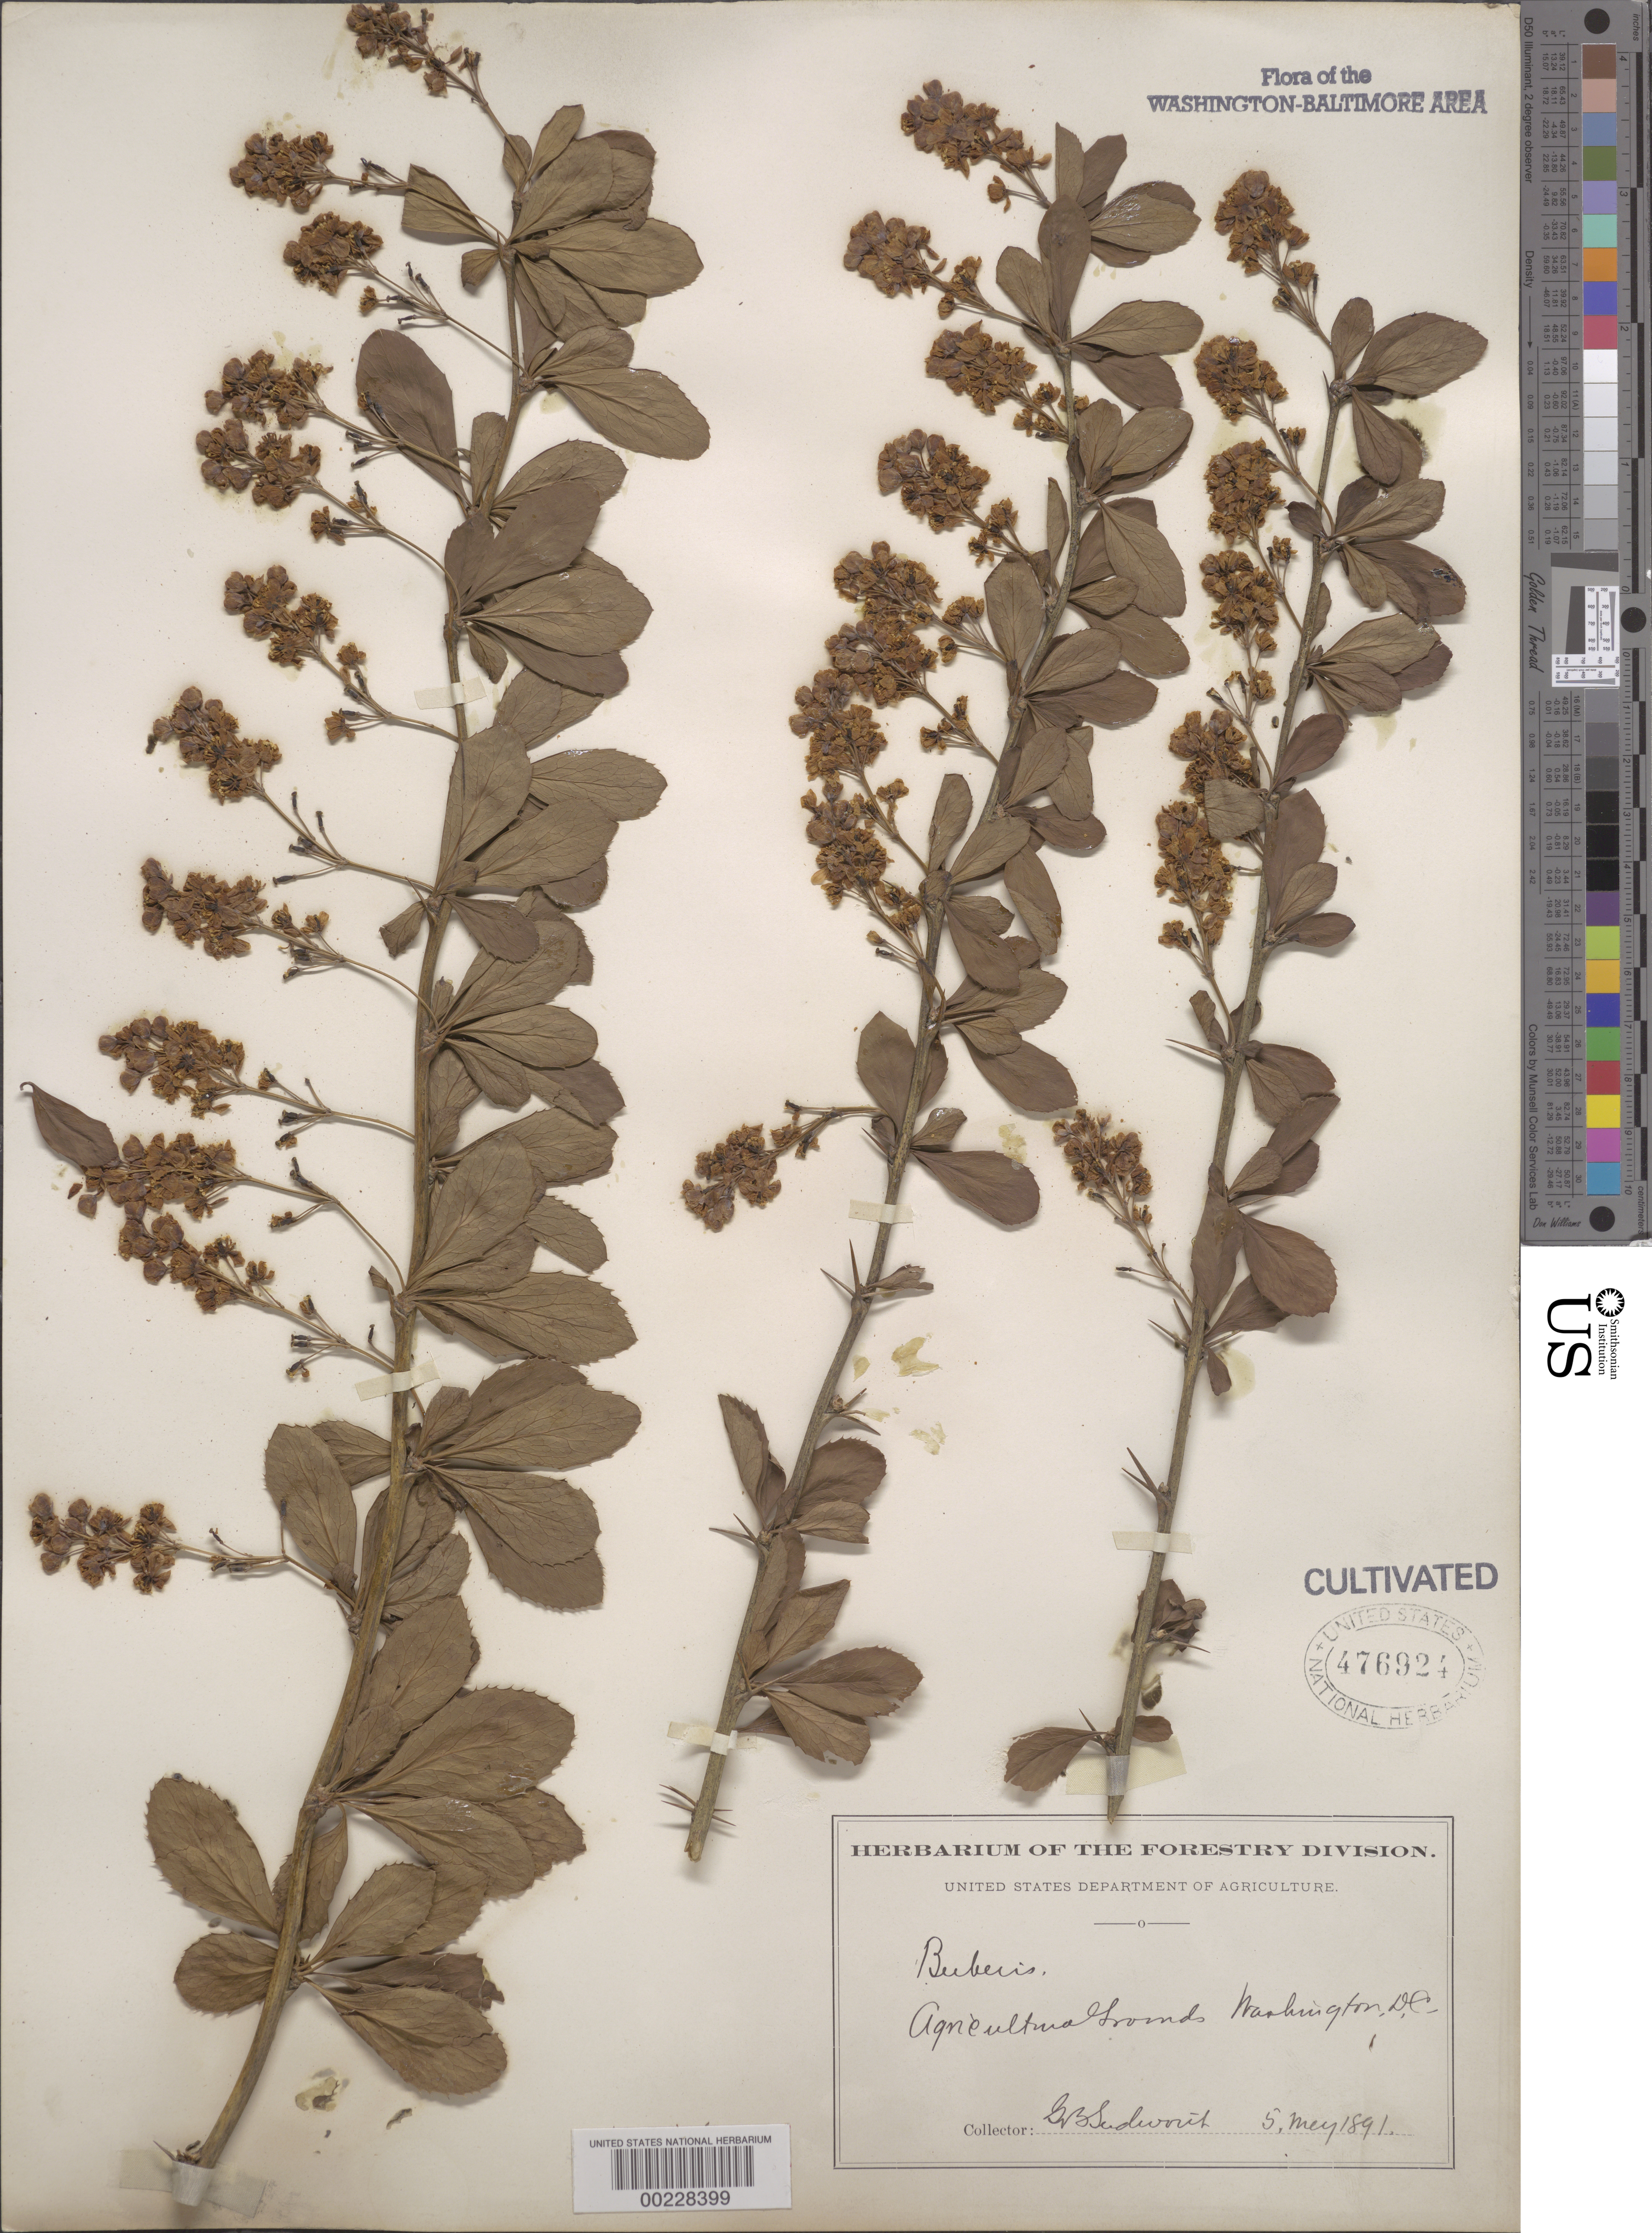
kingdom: Plantae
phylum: Tracheophyta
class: Magnoliopsida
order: Ranunculales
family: Berberidaceae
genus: Berberis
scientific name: Berberis vulgaris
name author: L.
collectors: G. B. Sudworth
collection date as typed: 05 May 1891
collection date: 1891-05-05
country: United States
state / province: District of Columbia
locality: Agricultural grounds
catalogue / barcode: US 476924